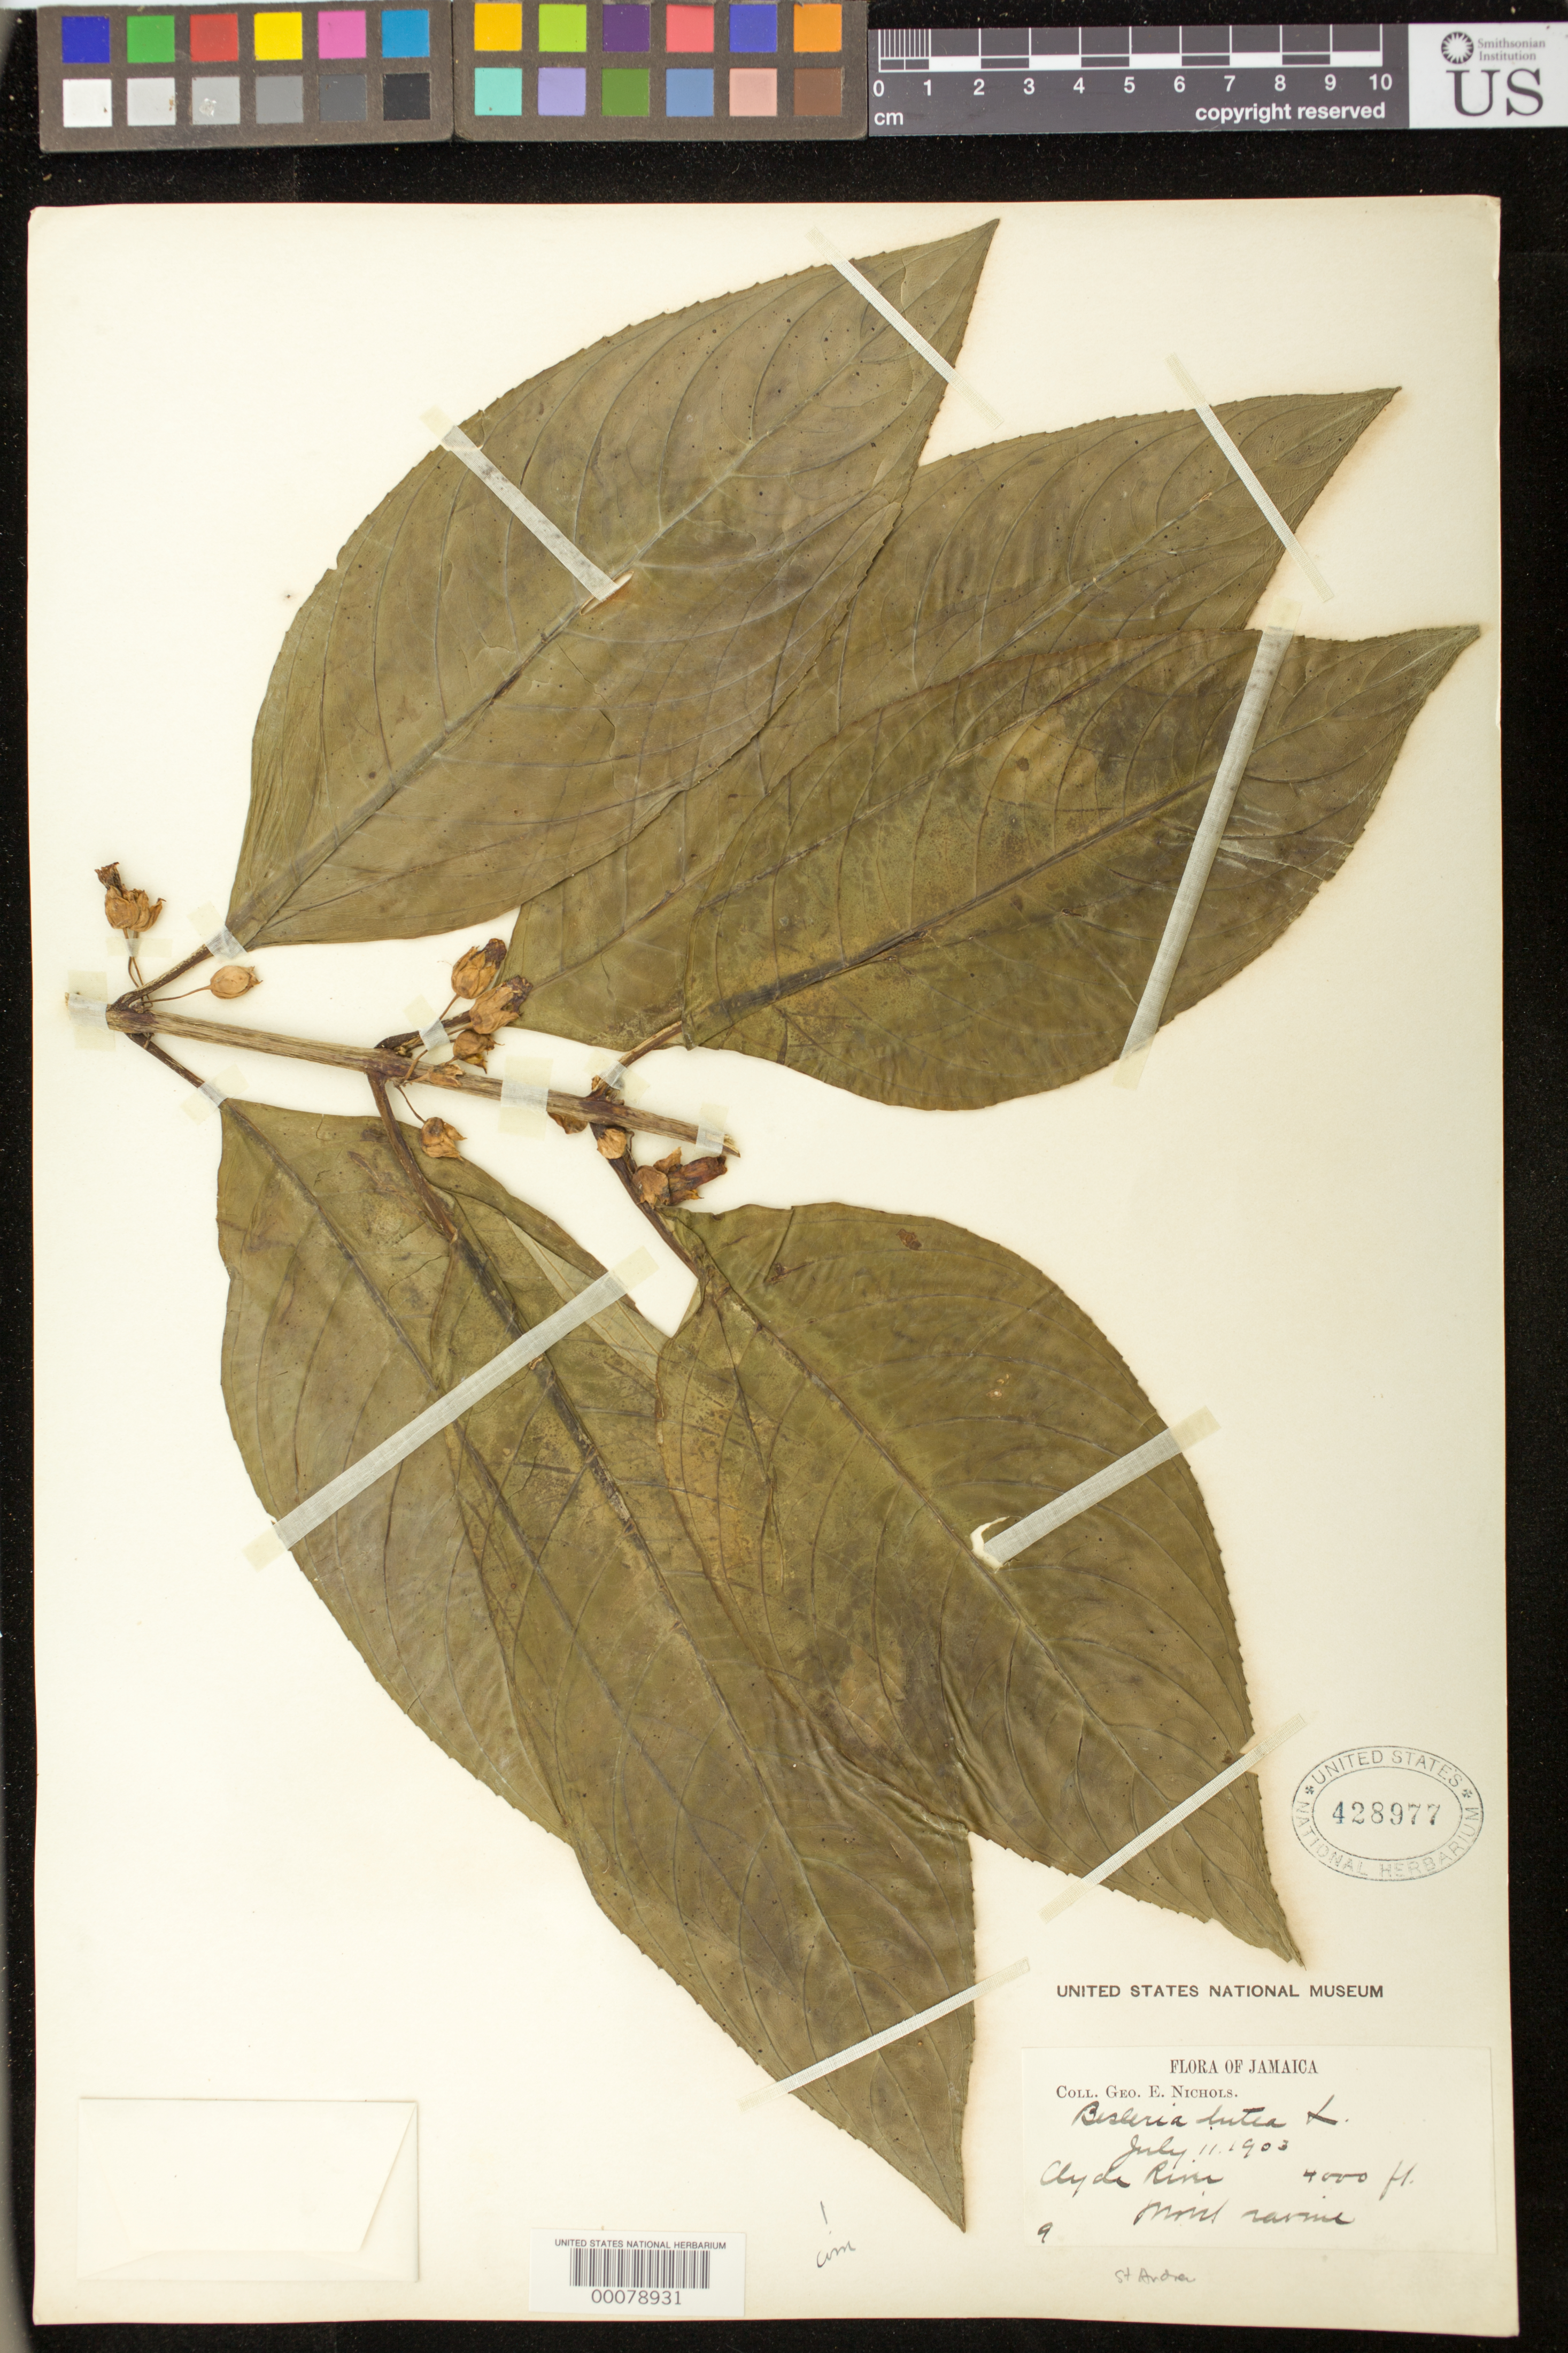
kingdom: Plantae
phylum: Tracheophyta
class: Magnoliopsida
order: Lamiales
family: Gesneriaceae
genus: Besleria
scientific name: Besleria lutea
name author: L.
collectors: G. E. Nichols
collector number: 9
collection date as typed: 11 Jul 1903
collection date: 1903-07-11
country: Jamaica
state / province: Saint Andrew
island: Jamaica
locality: Cinchona, Clyde River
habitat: Moist ravine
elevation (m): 1219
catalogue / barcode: US 428977